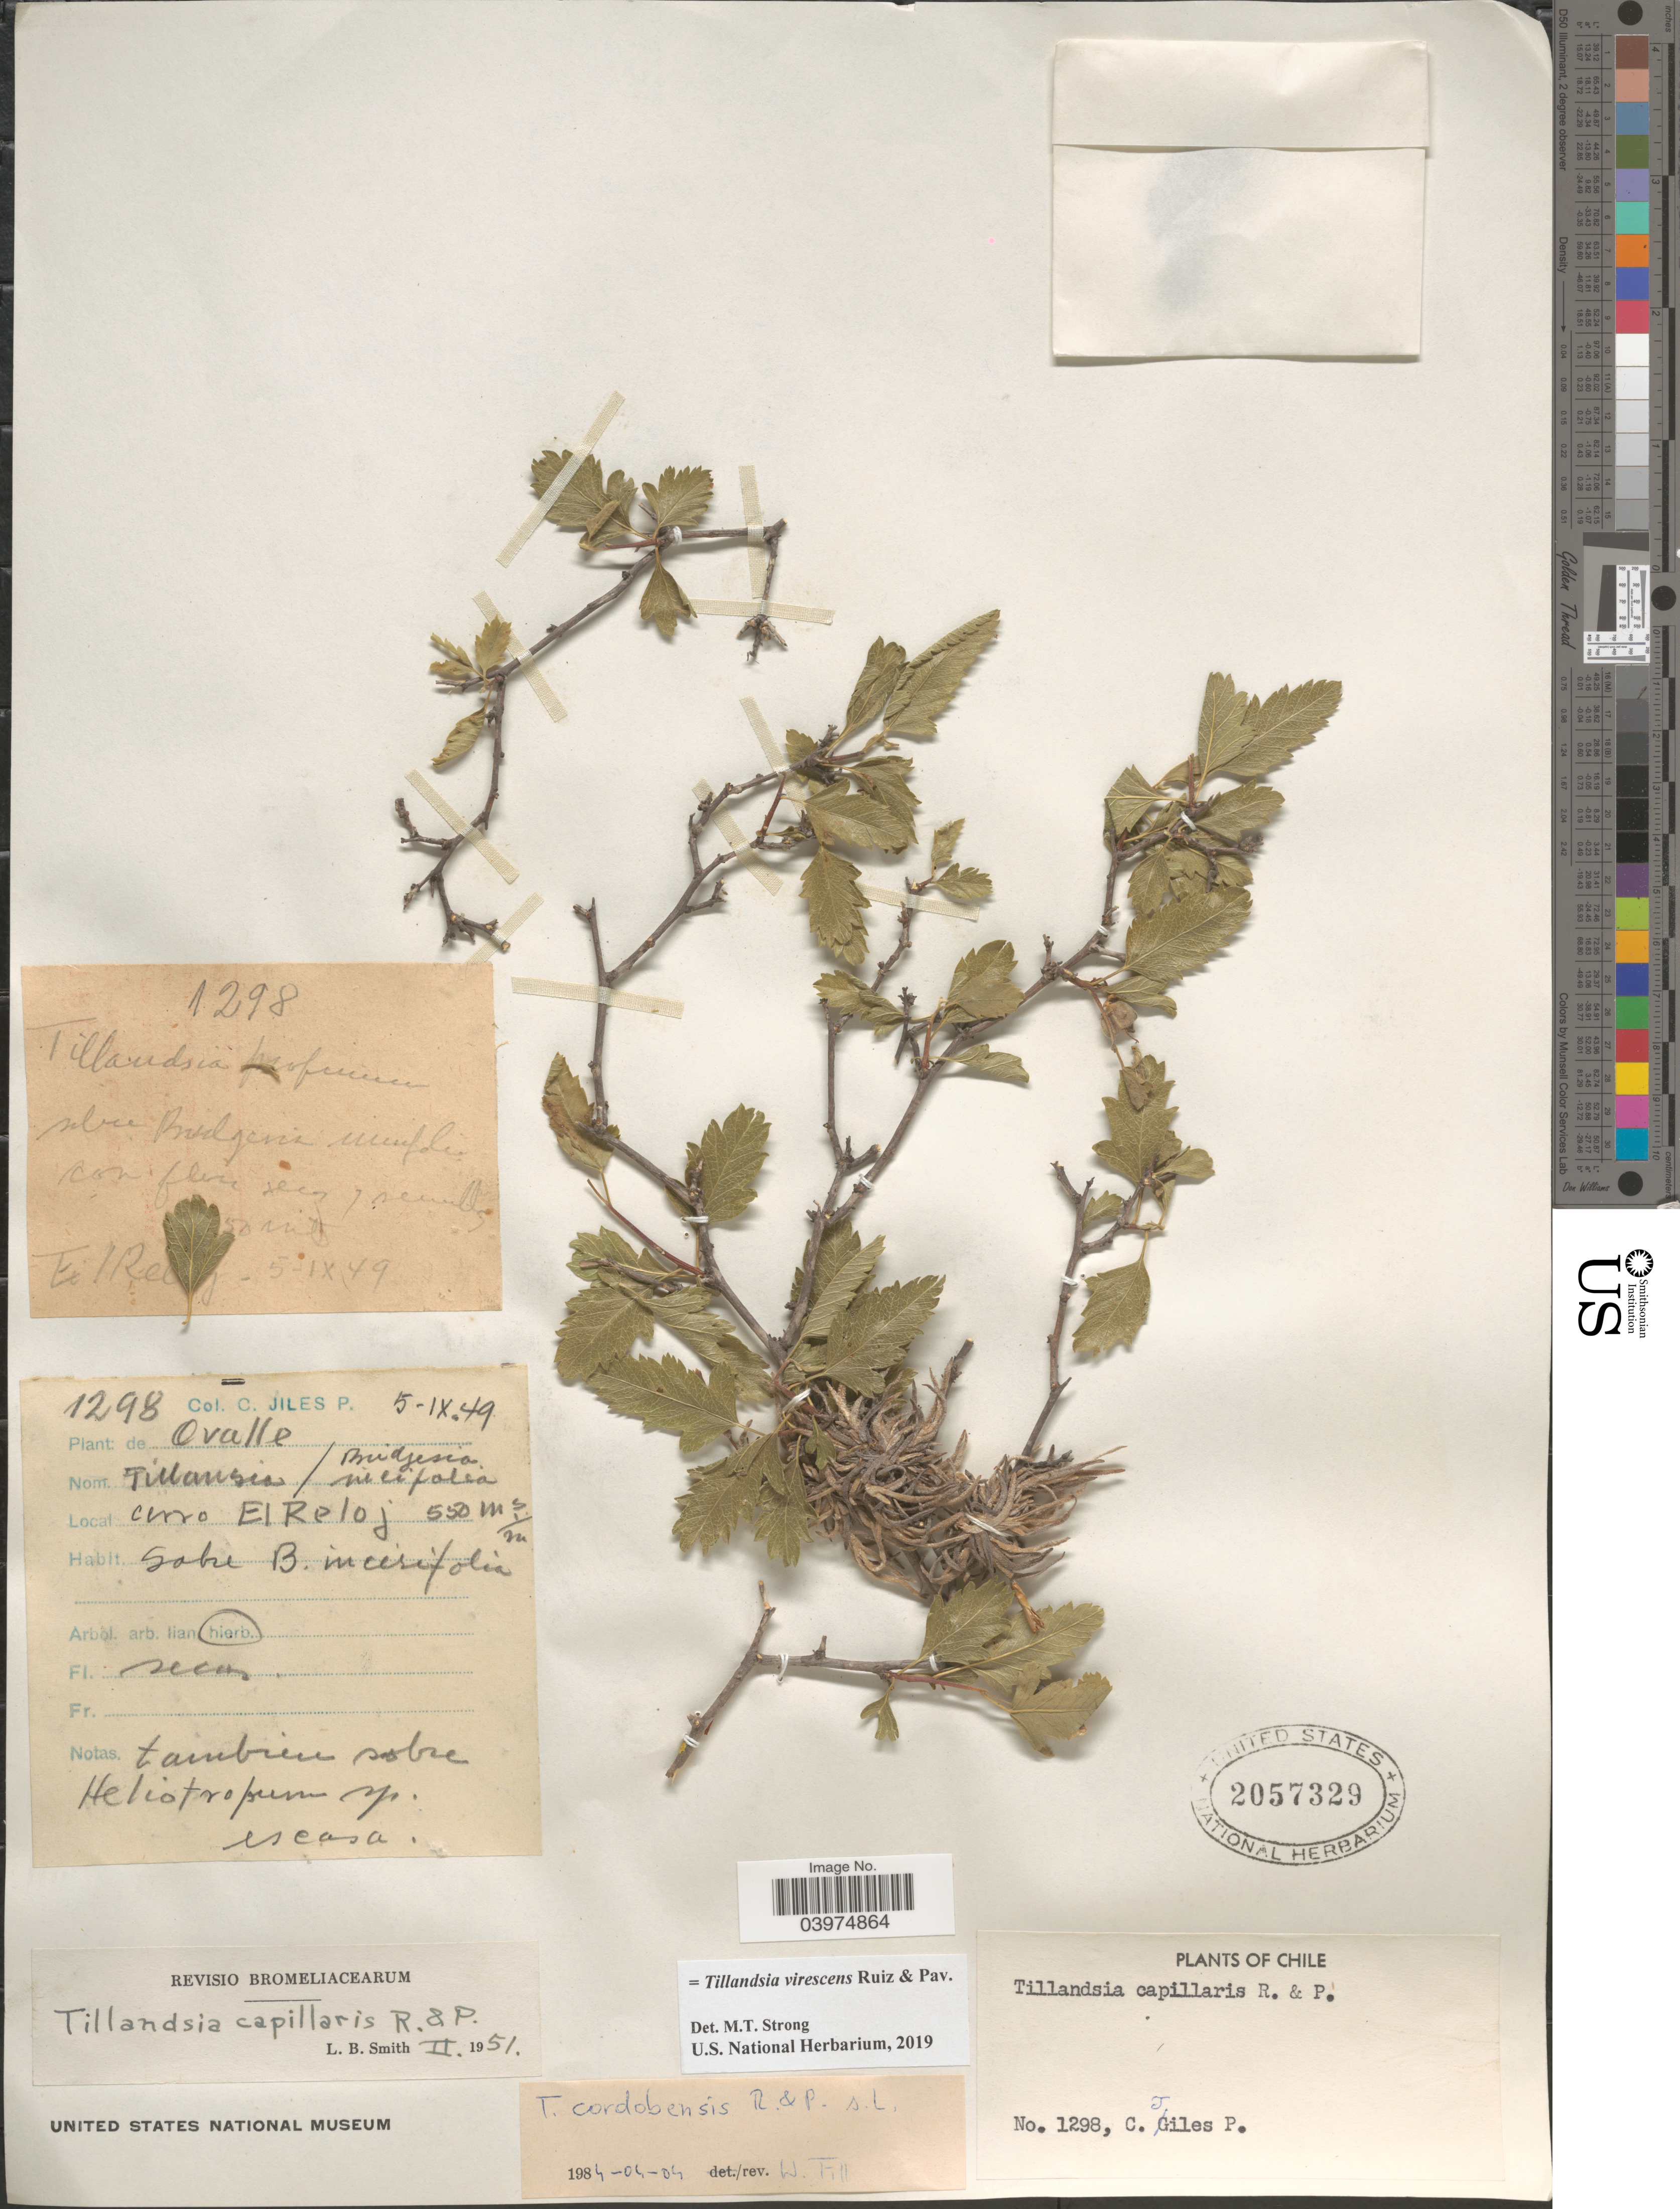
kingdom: Plantae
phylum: Tracheophyta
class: Liliopsida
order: Poales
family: Bromeliaceae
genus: Tillandsia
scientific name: Tillandsia virescens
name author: Ruiz & Pav.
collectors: C. Jiles P.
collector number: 1298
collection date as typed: Transcribed d/m/y: 5/9/49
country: Chile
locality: Cerro El Reloj.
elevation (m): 550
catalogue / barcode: US 2057329